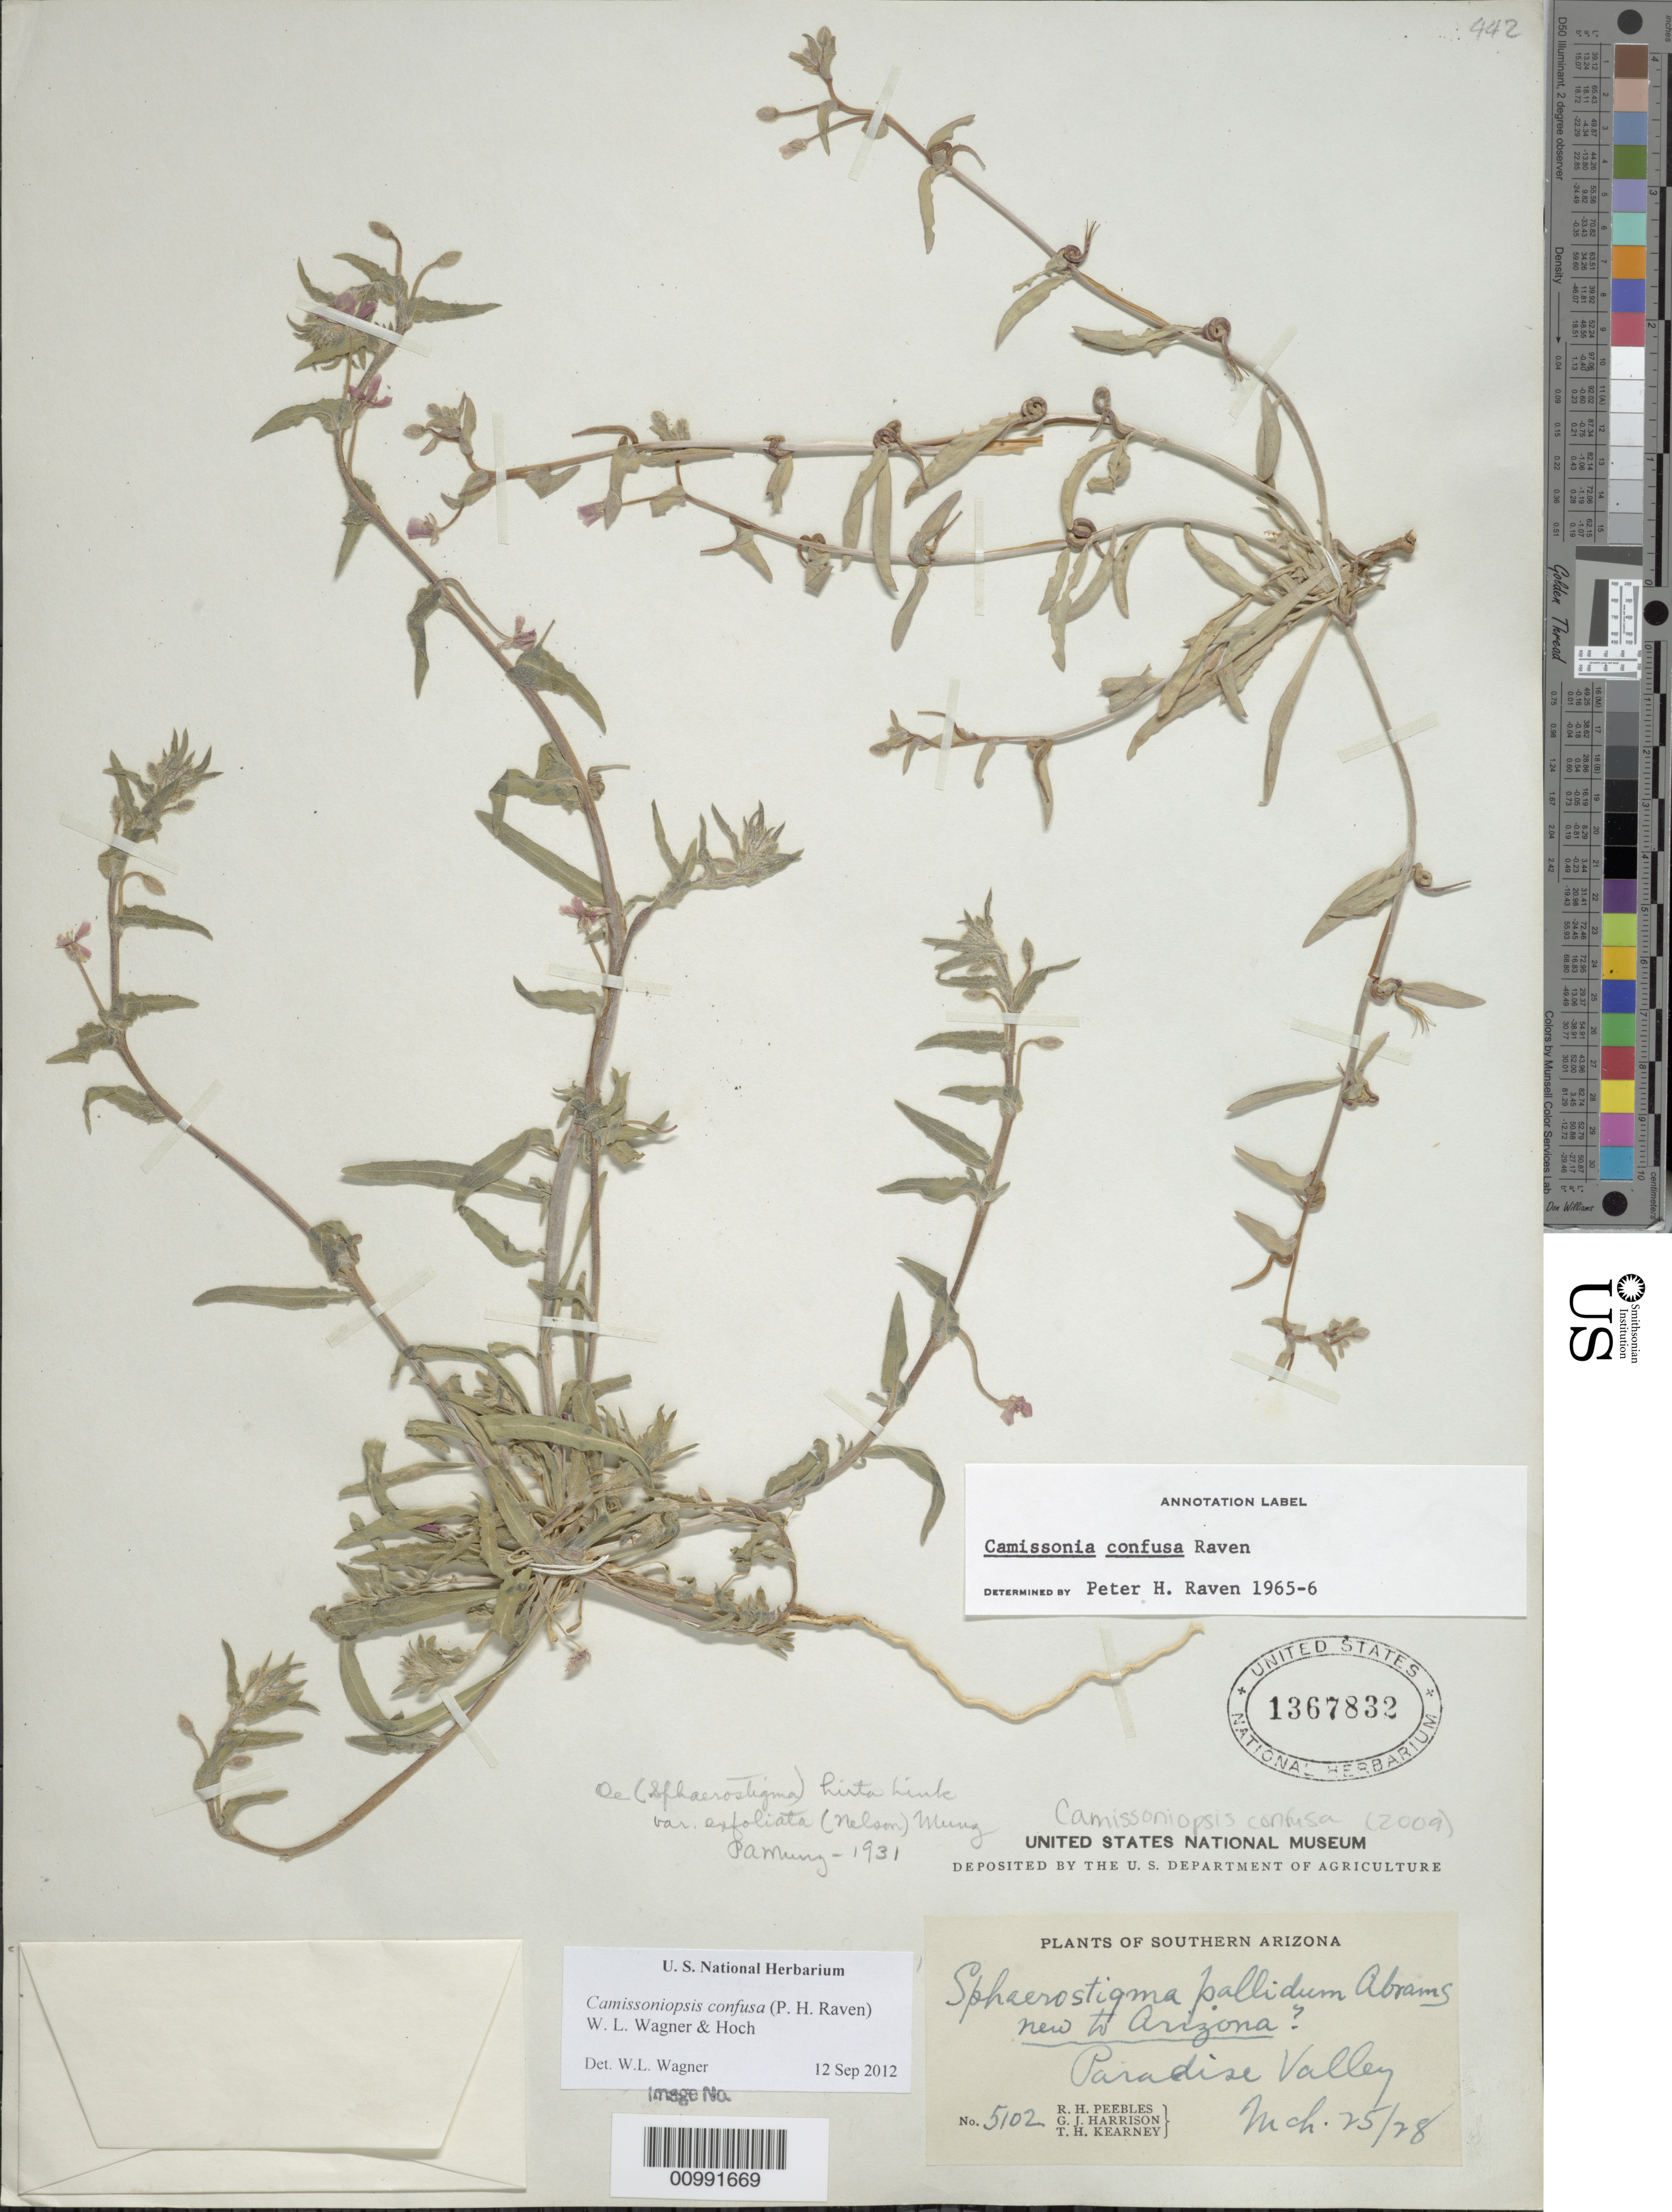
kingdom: Plantae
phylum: Tracheophyta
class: Magnoliopsida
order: Myrtales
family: Onagraceae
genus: Camissoniopsis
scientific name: Camissoniopsis confusa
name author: (P.H. Raven) W.L. Wagner & Hoch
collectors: R. H. Peebles & G. J. Harrison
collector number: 5102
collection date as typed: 25 Mar 1928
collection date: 1928-03-25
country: United States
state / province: Arizona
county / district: Maricopa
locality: Paradise Valley.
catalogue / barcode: US 1367832